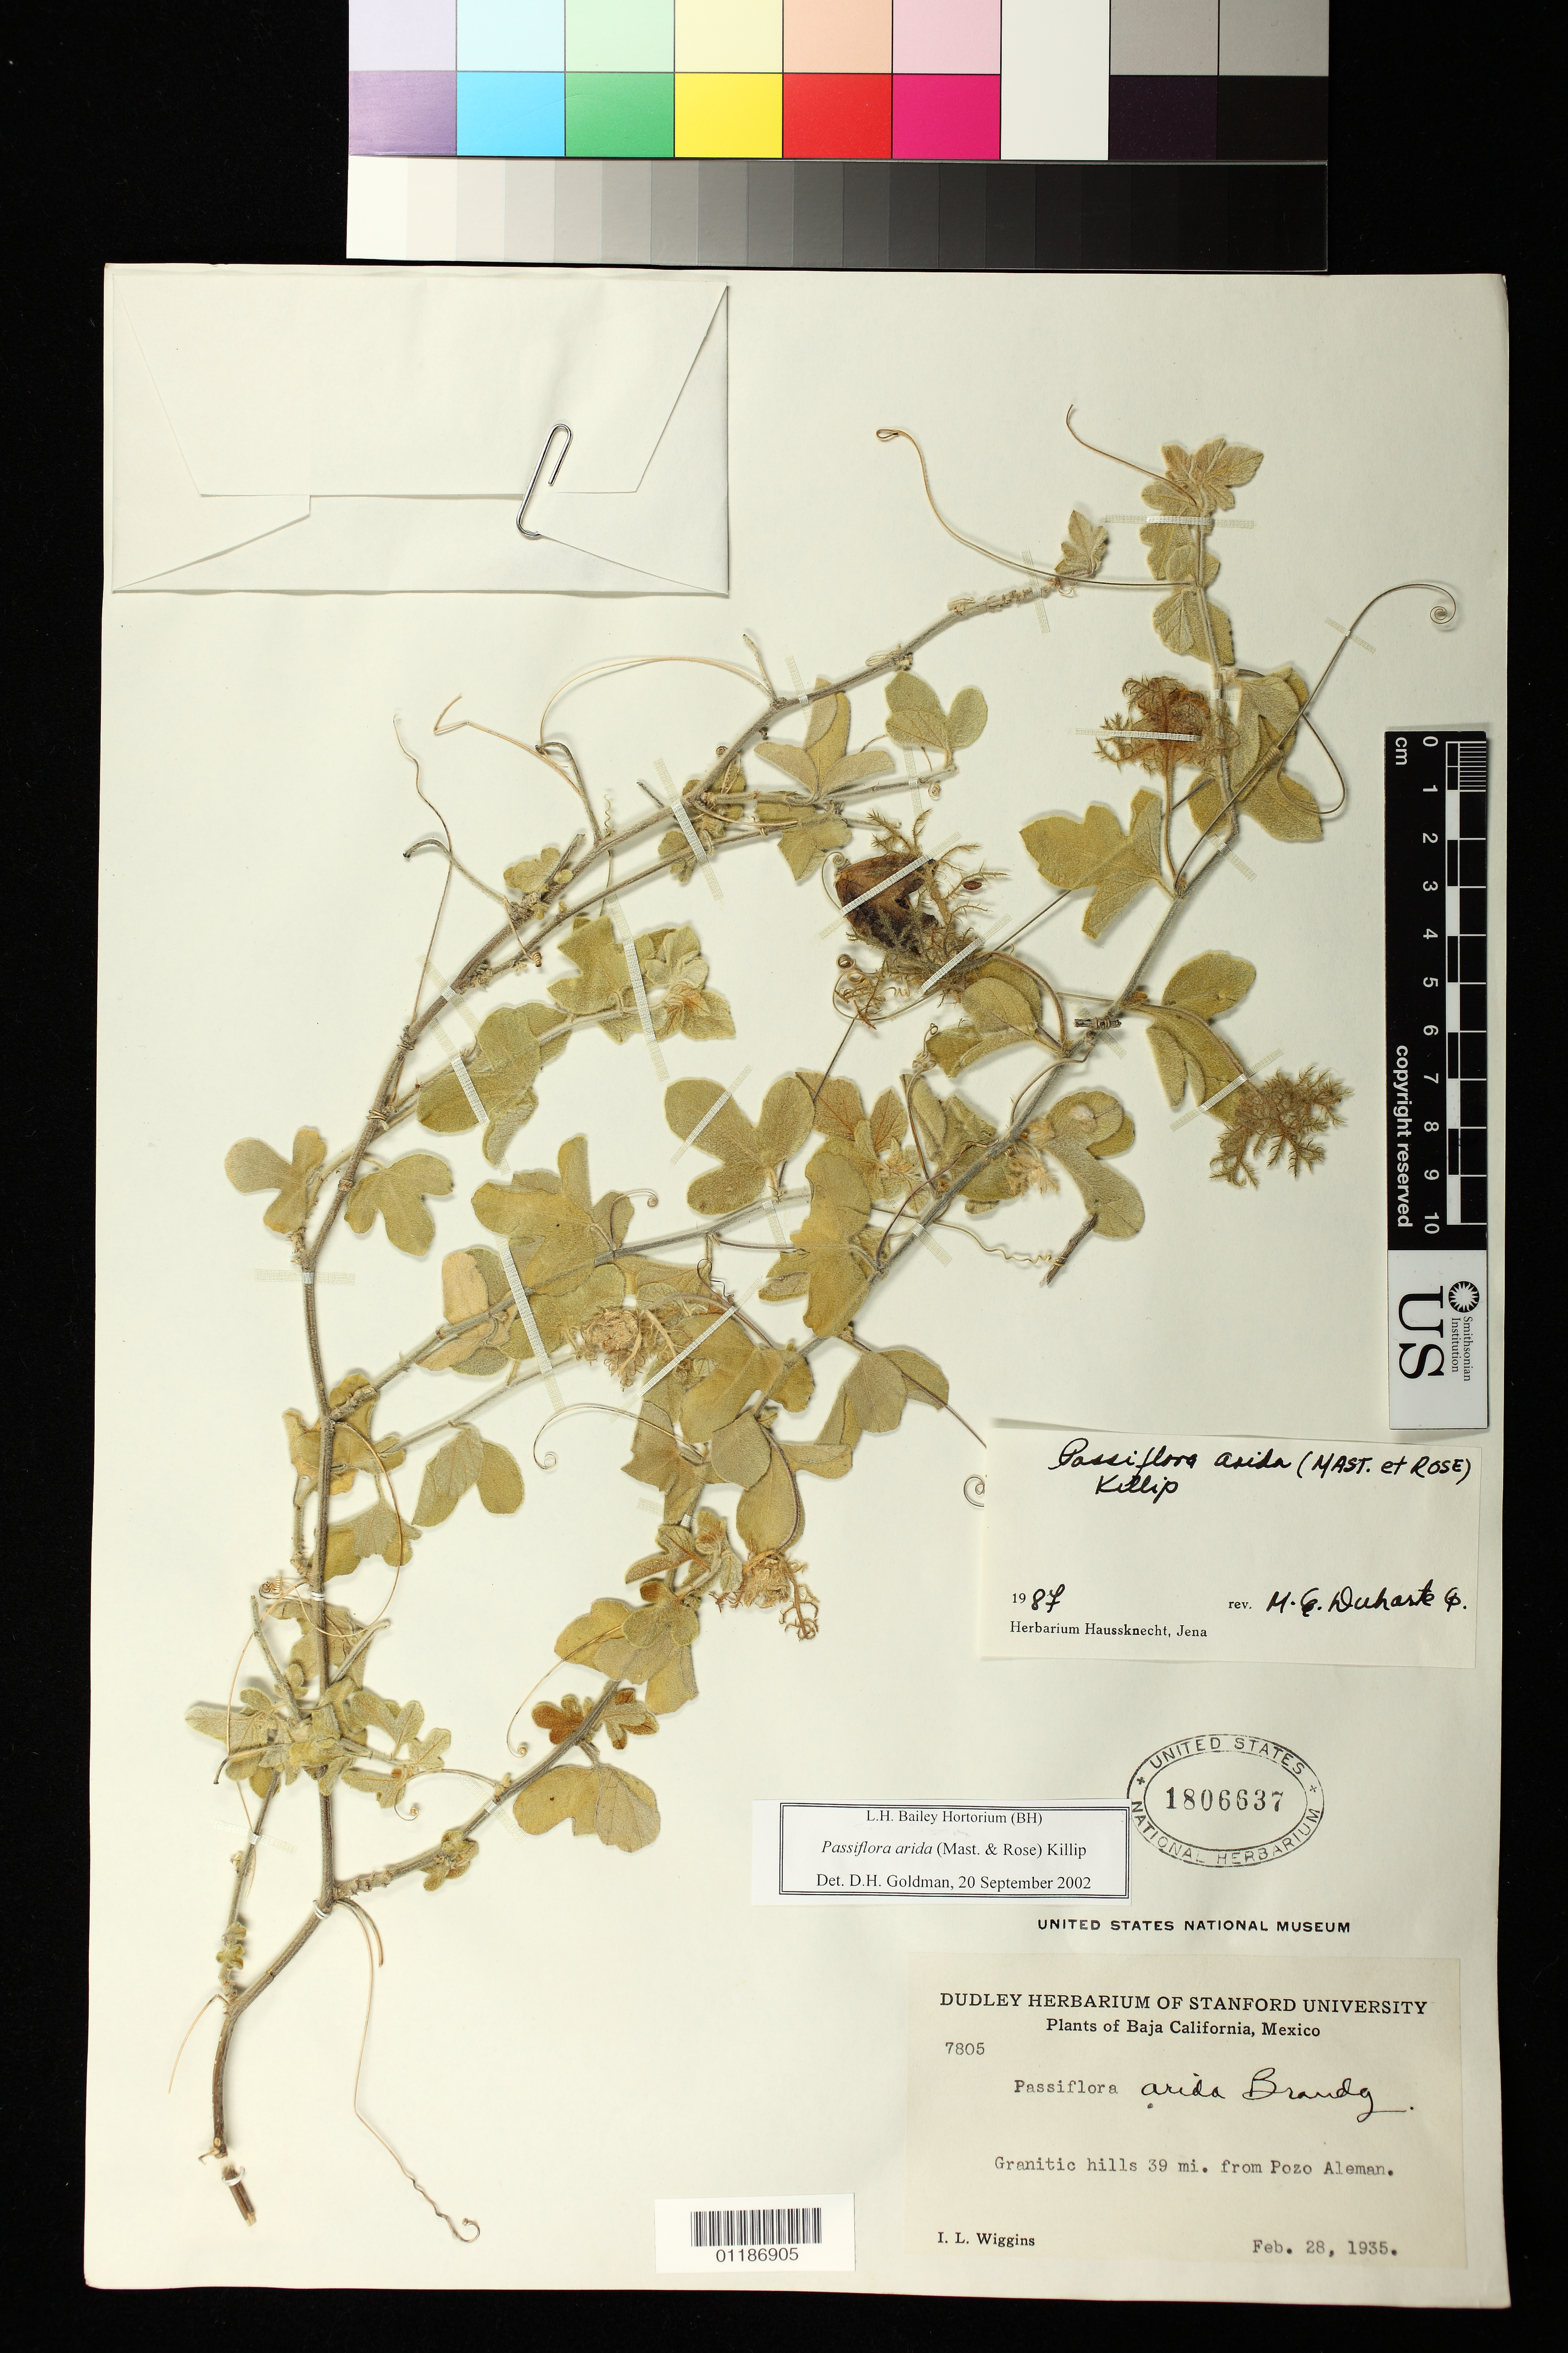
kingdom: Plantae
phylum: Tracheophyta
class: Magnoliopsida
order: Malpighiales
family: Passifloraceae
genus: Passiflora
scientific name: Passiflora pentaschista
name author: (Killip) Svoboda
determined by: Svoboda, Harlan T., (NA), US Department of Agriculture (UNITED STATES)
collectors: I. L. Wiggins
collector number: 7805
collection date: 1935-02-28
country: Mexico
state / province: Baja California Norte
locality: Granitic hills 39 mi. from Pozo Aleman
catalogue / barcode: US 1806637